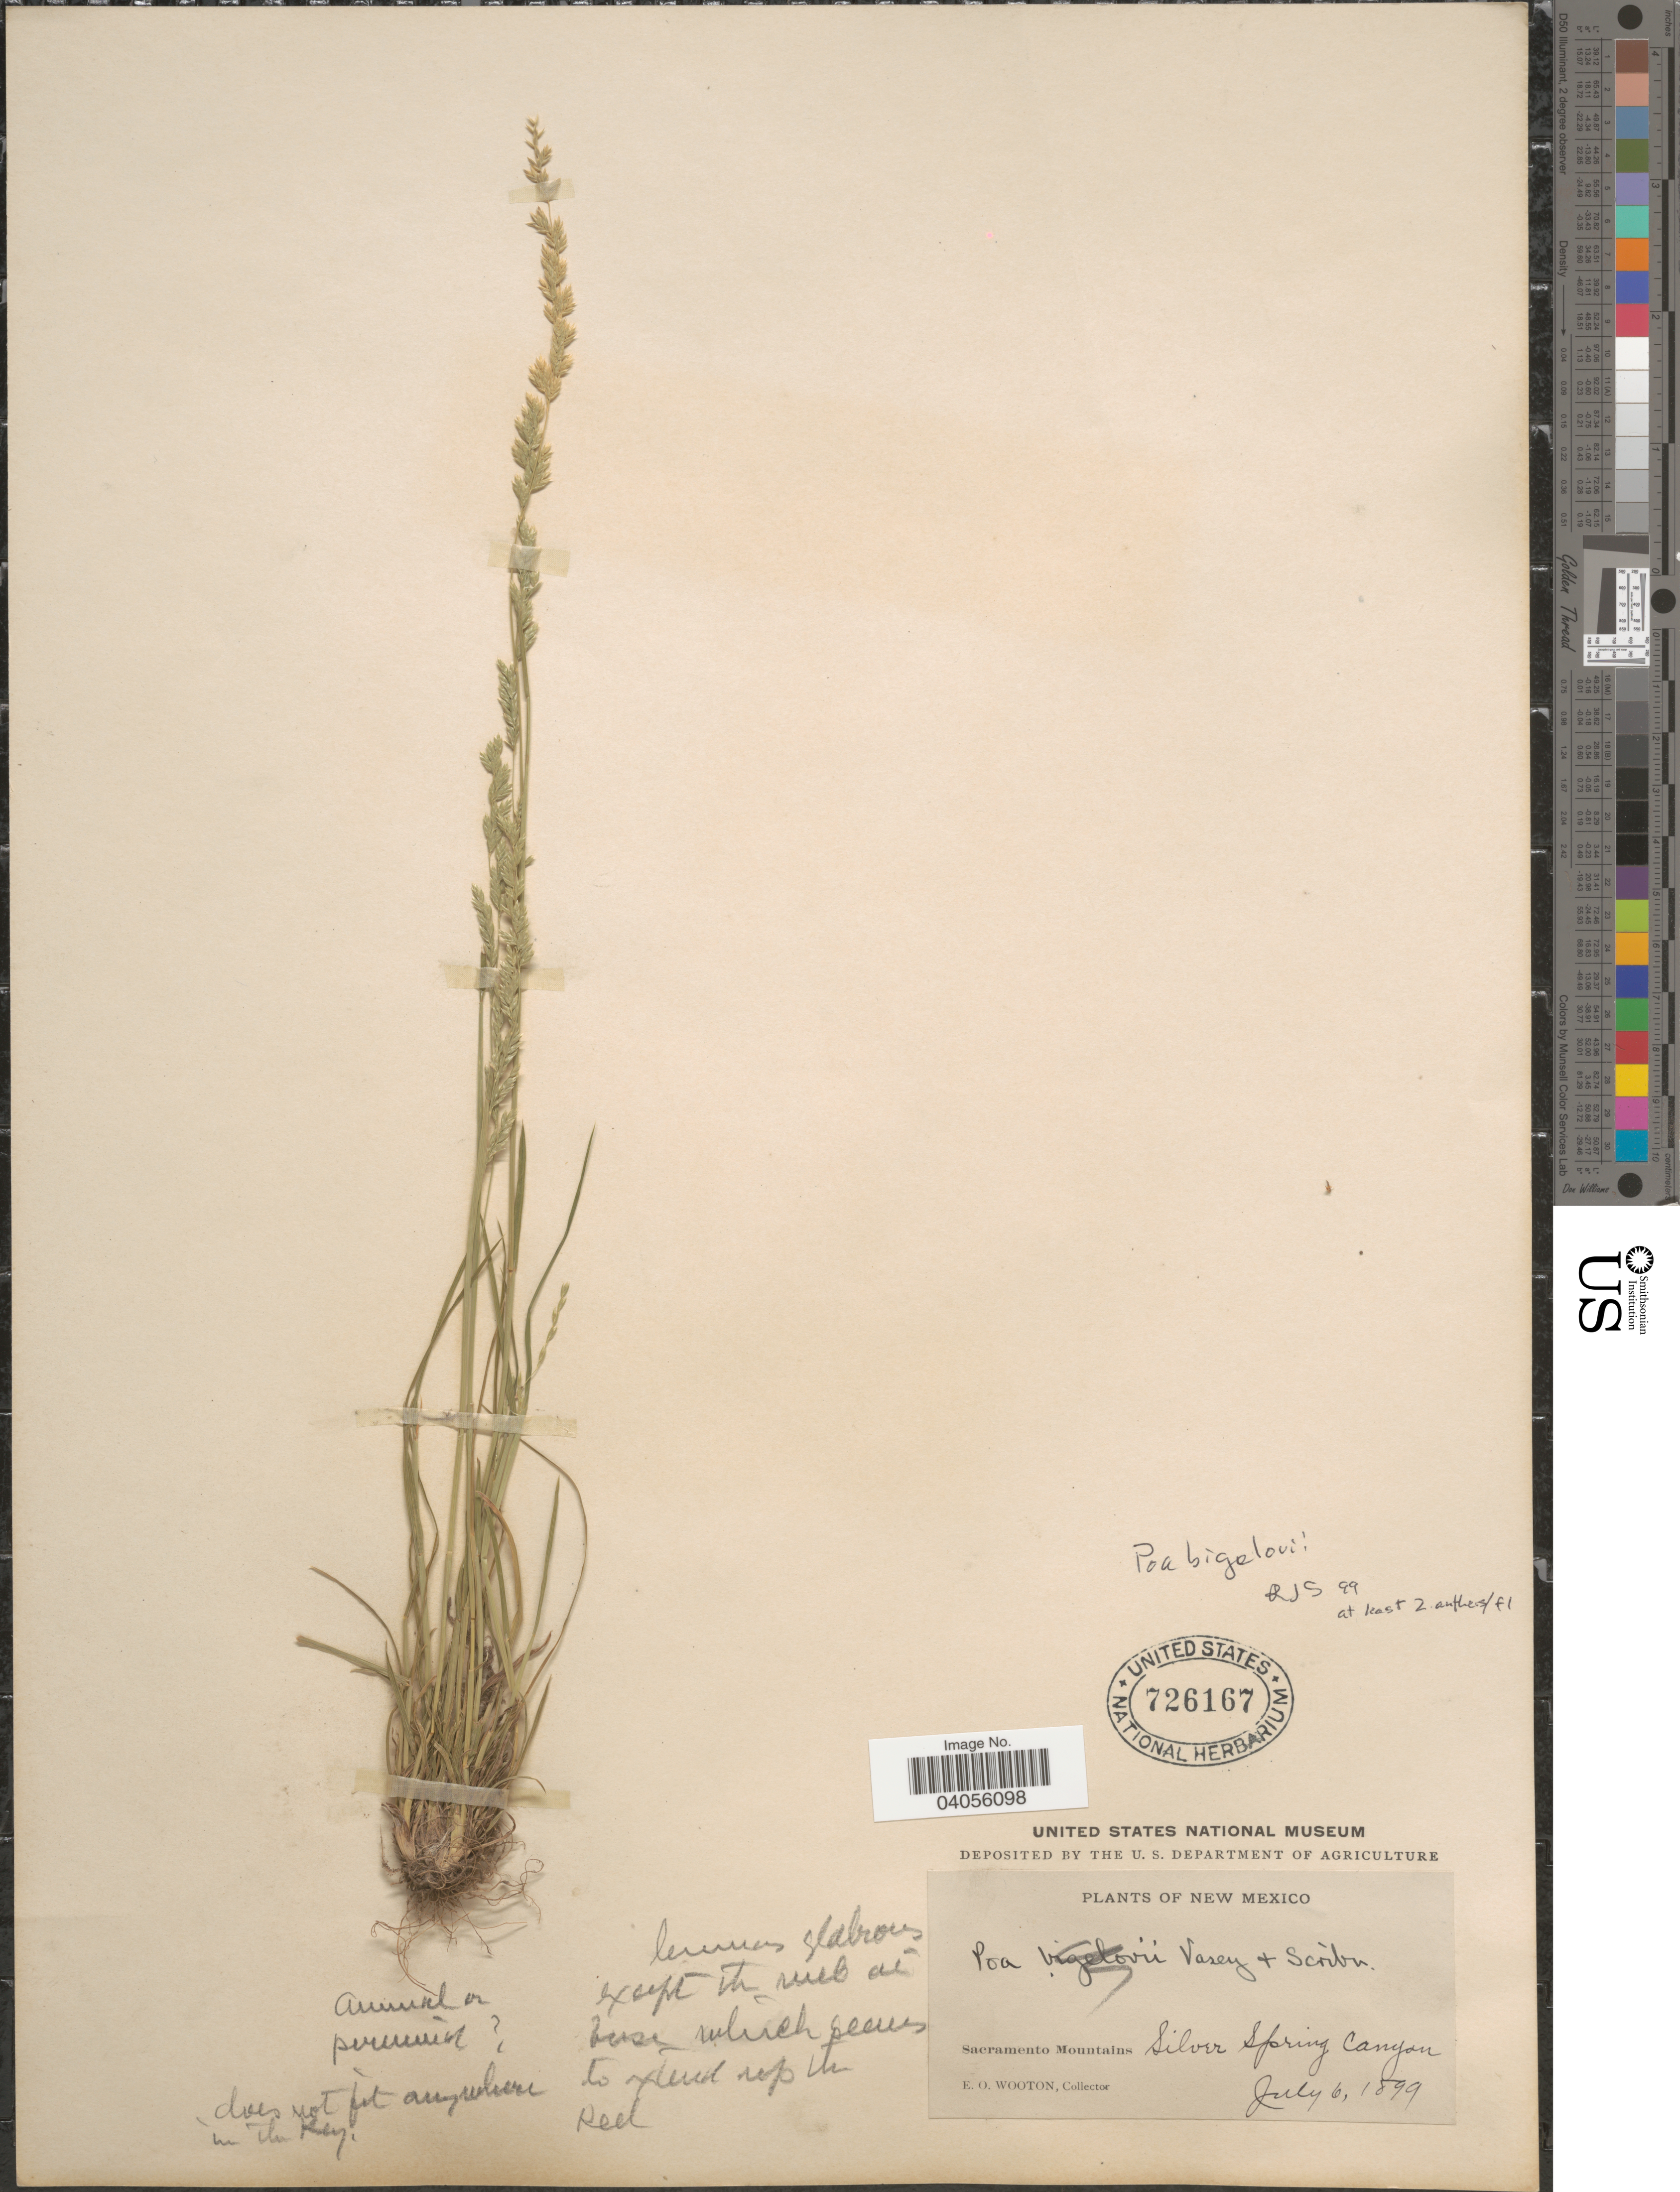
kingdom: Plantae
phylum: Tracheophyta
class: Liliopsida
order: Poales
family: Poaceae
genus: Poa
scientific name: Poa bigelovii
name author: Vasey & Scribn.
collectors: E. O. Wooton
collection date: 1899-07-06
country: United States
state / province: New Mexico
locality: Sacramento Mountains. Silver Spring Canyon.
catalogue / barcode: US 726167